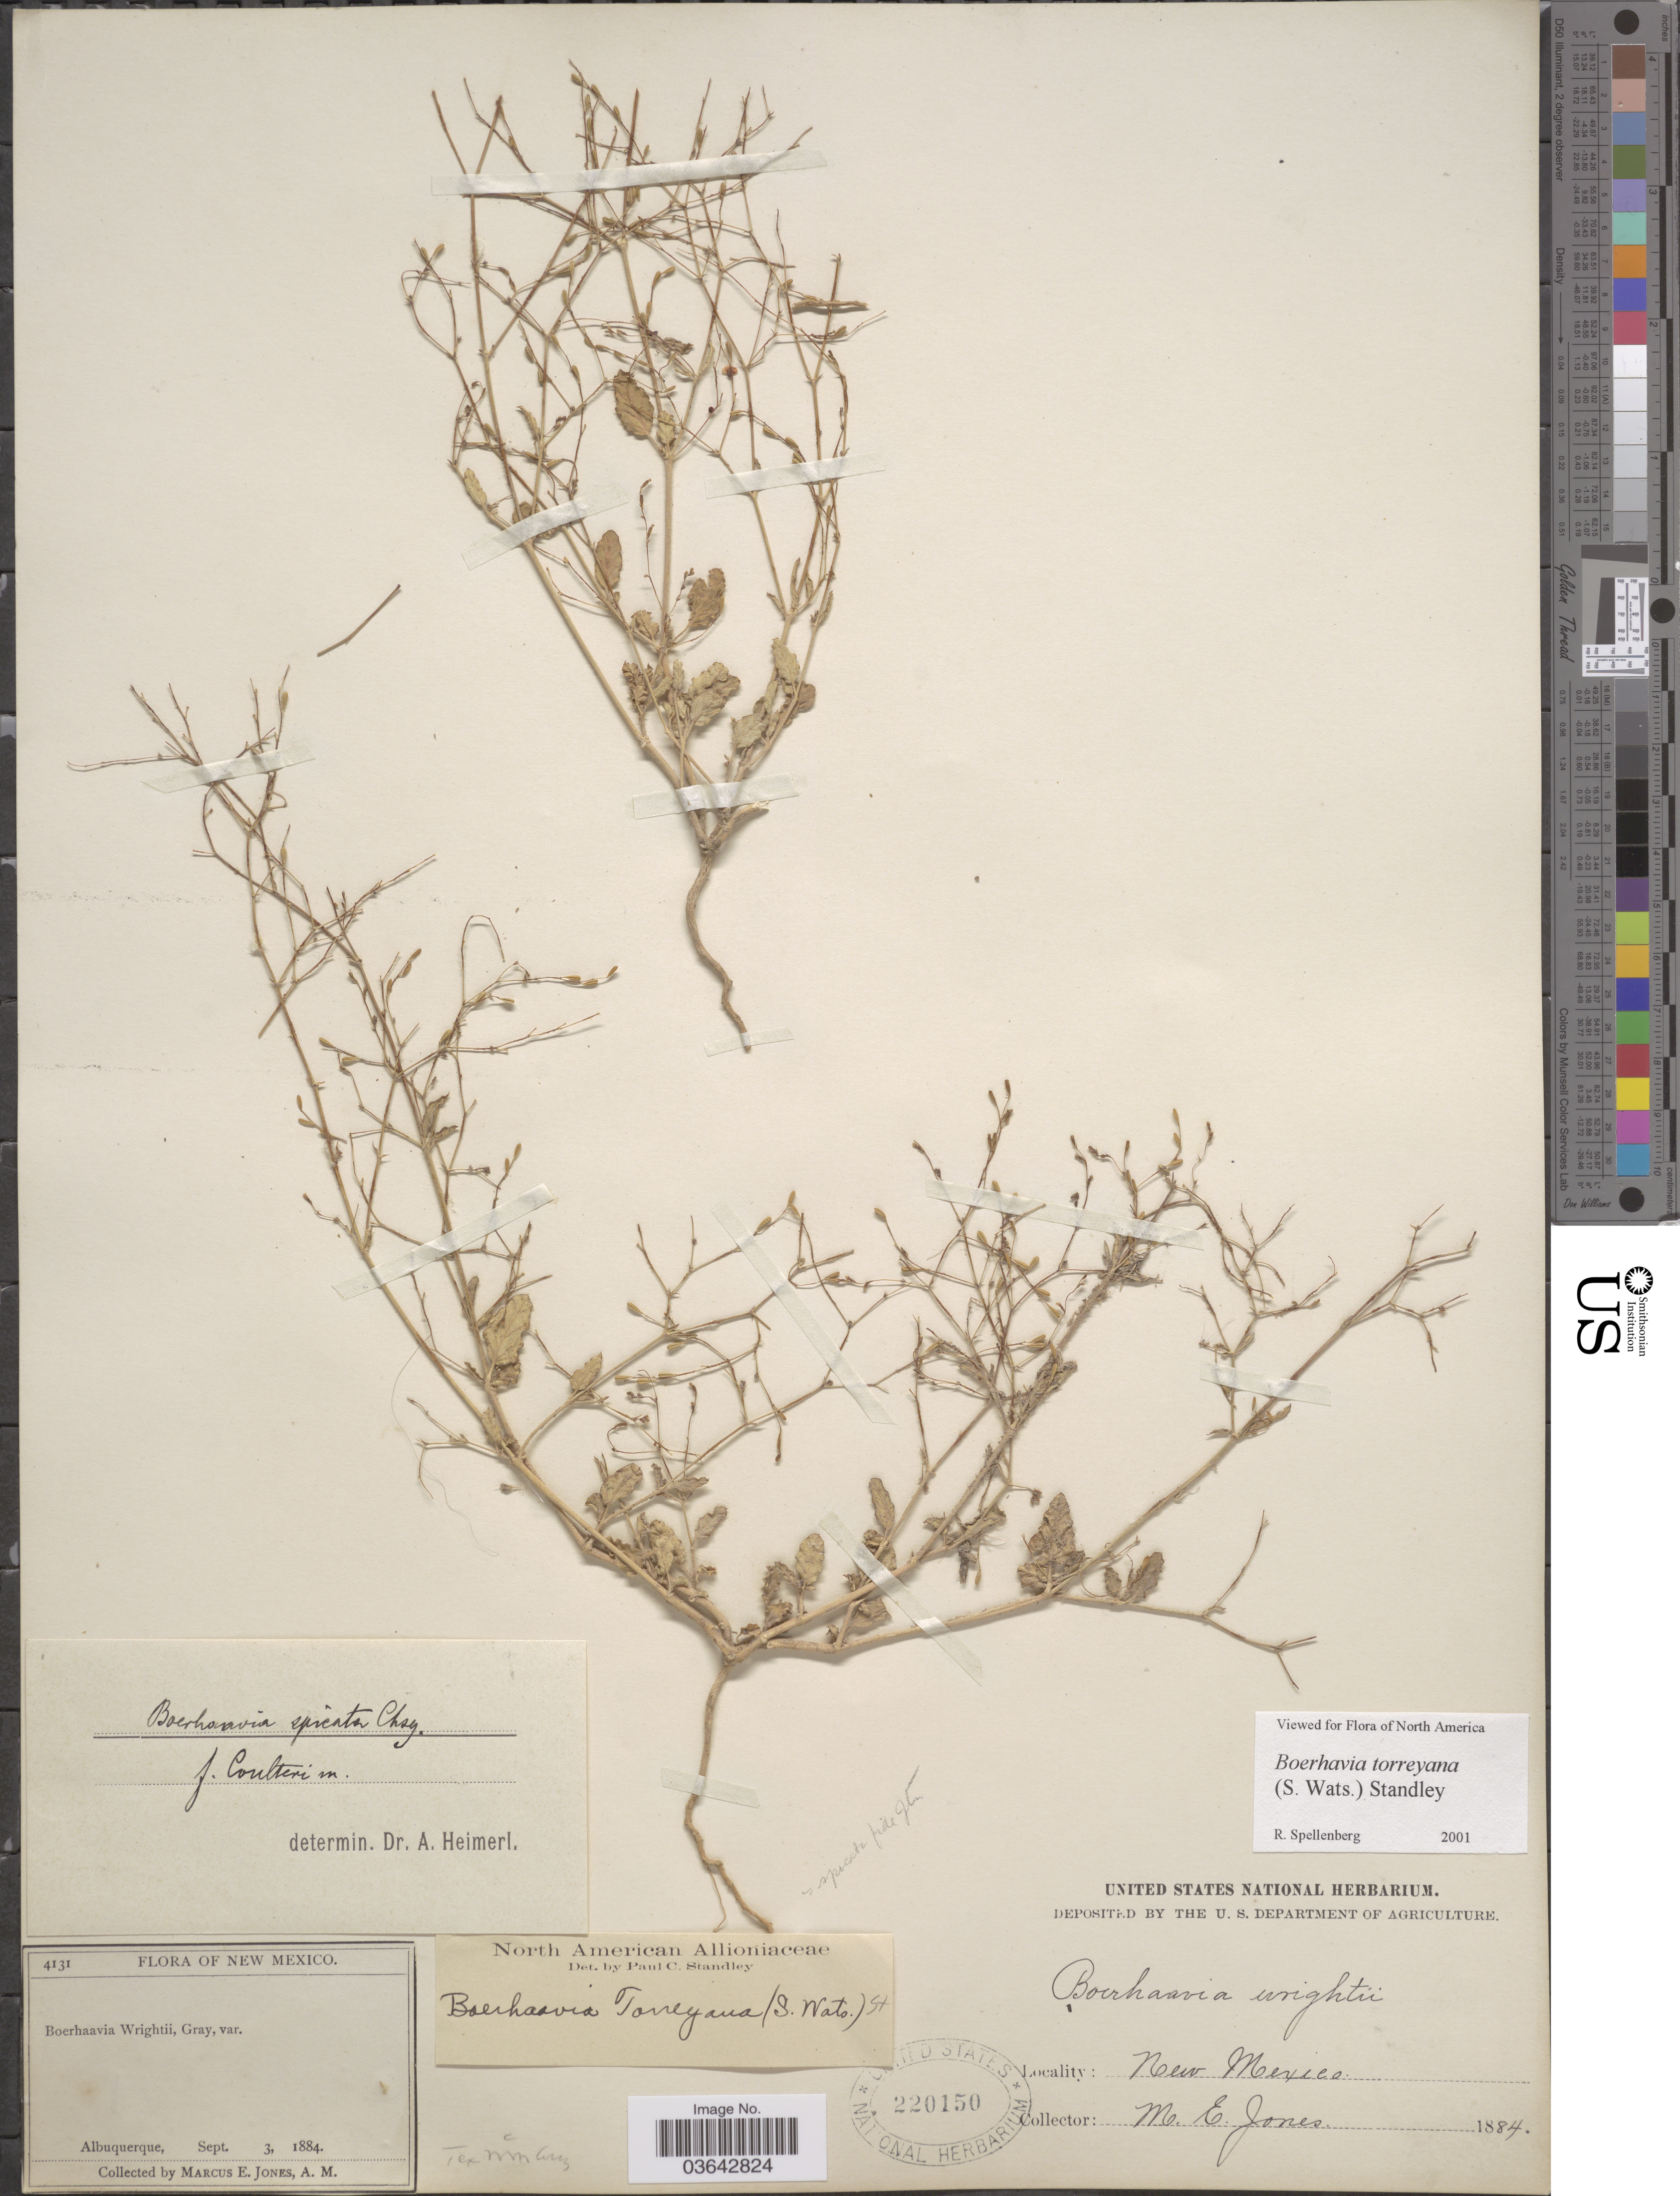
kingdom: Plantae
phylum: Tracheophyta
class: Magnoliopsida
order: Caryophyllales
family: Nyctaginaceae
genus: Boerhavia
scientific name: Boerhavia torreyana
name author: (S. Watson) Standl.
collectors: M. E. Jones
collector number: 4131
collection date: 1884-09-03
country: United States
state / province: New Mexico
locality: Albuquerque.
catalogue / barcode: US 220150